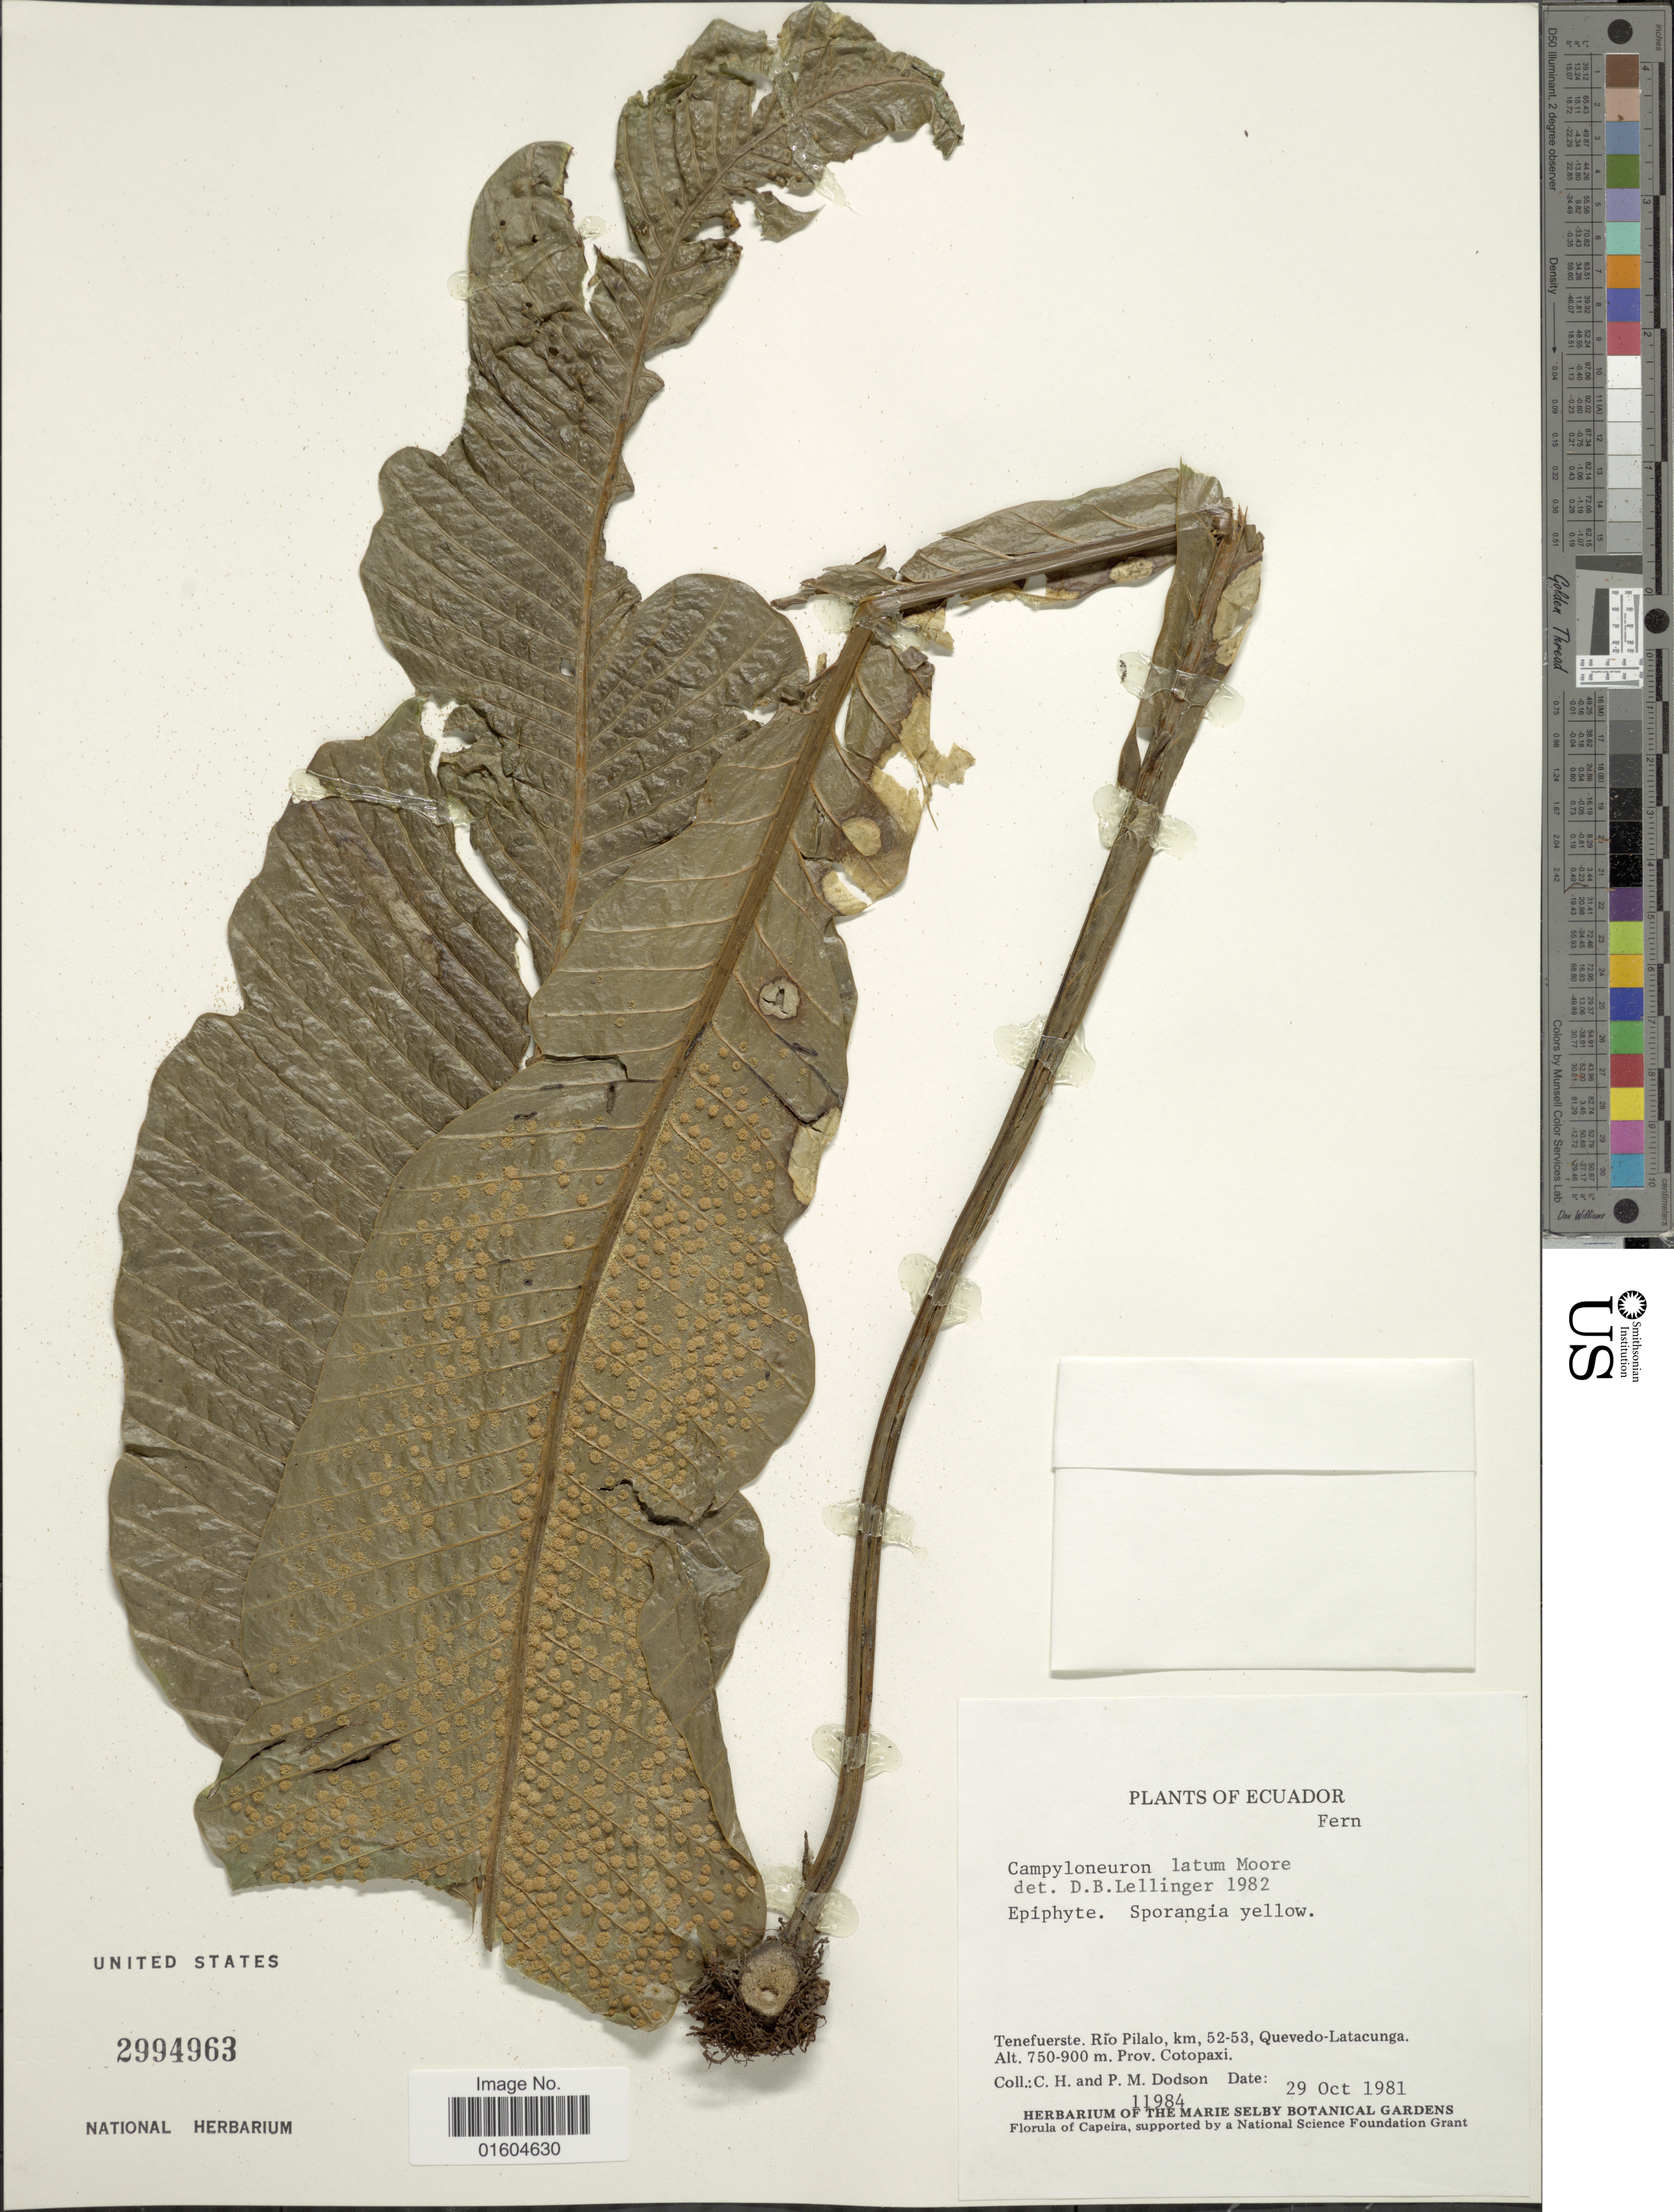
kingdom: Plantae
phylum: Tracheophyta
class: Polypodiopsida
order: Polypodiales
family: Polypodiaceae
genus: Campyloneurum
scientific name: Campyloneurum pascoense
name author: R.M. Tryon & A.F. Tryon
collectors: C. H. Dodson & P. M. Dodson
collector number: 11984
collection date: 1981-10-29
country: Ecuador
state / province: Cotopaxi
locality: Ecuador. Tenefuerste. Rio Pilalo, km, 52-53, Quevedo-Latacunga. Prov. Cotopaxi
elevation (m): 750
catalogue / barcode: US 2994963